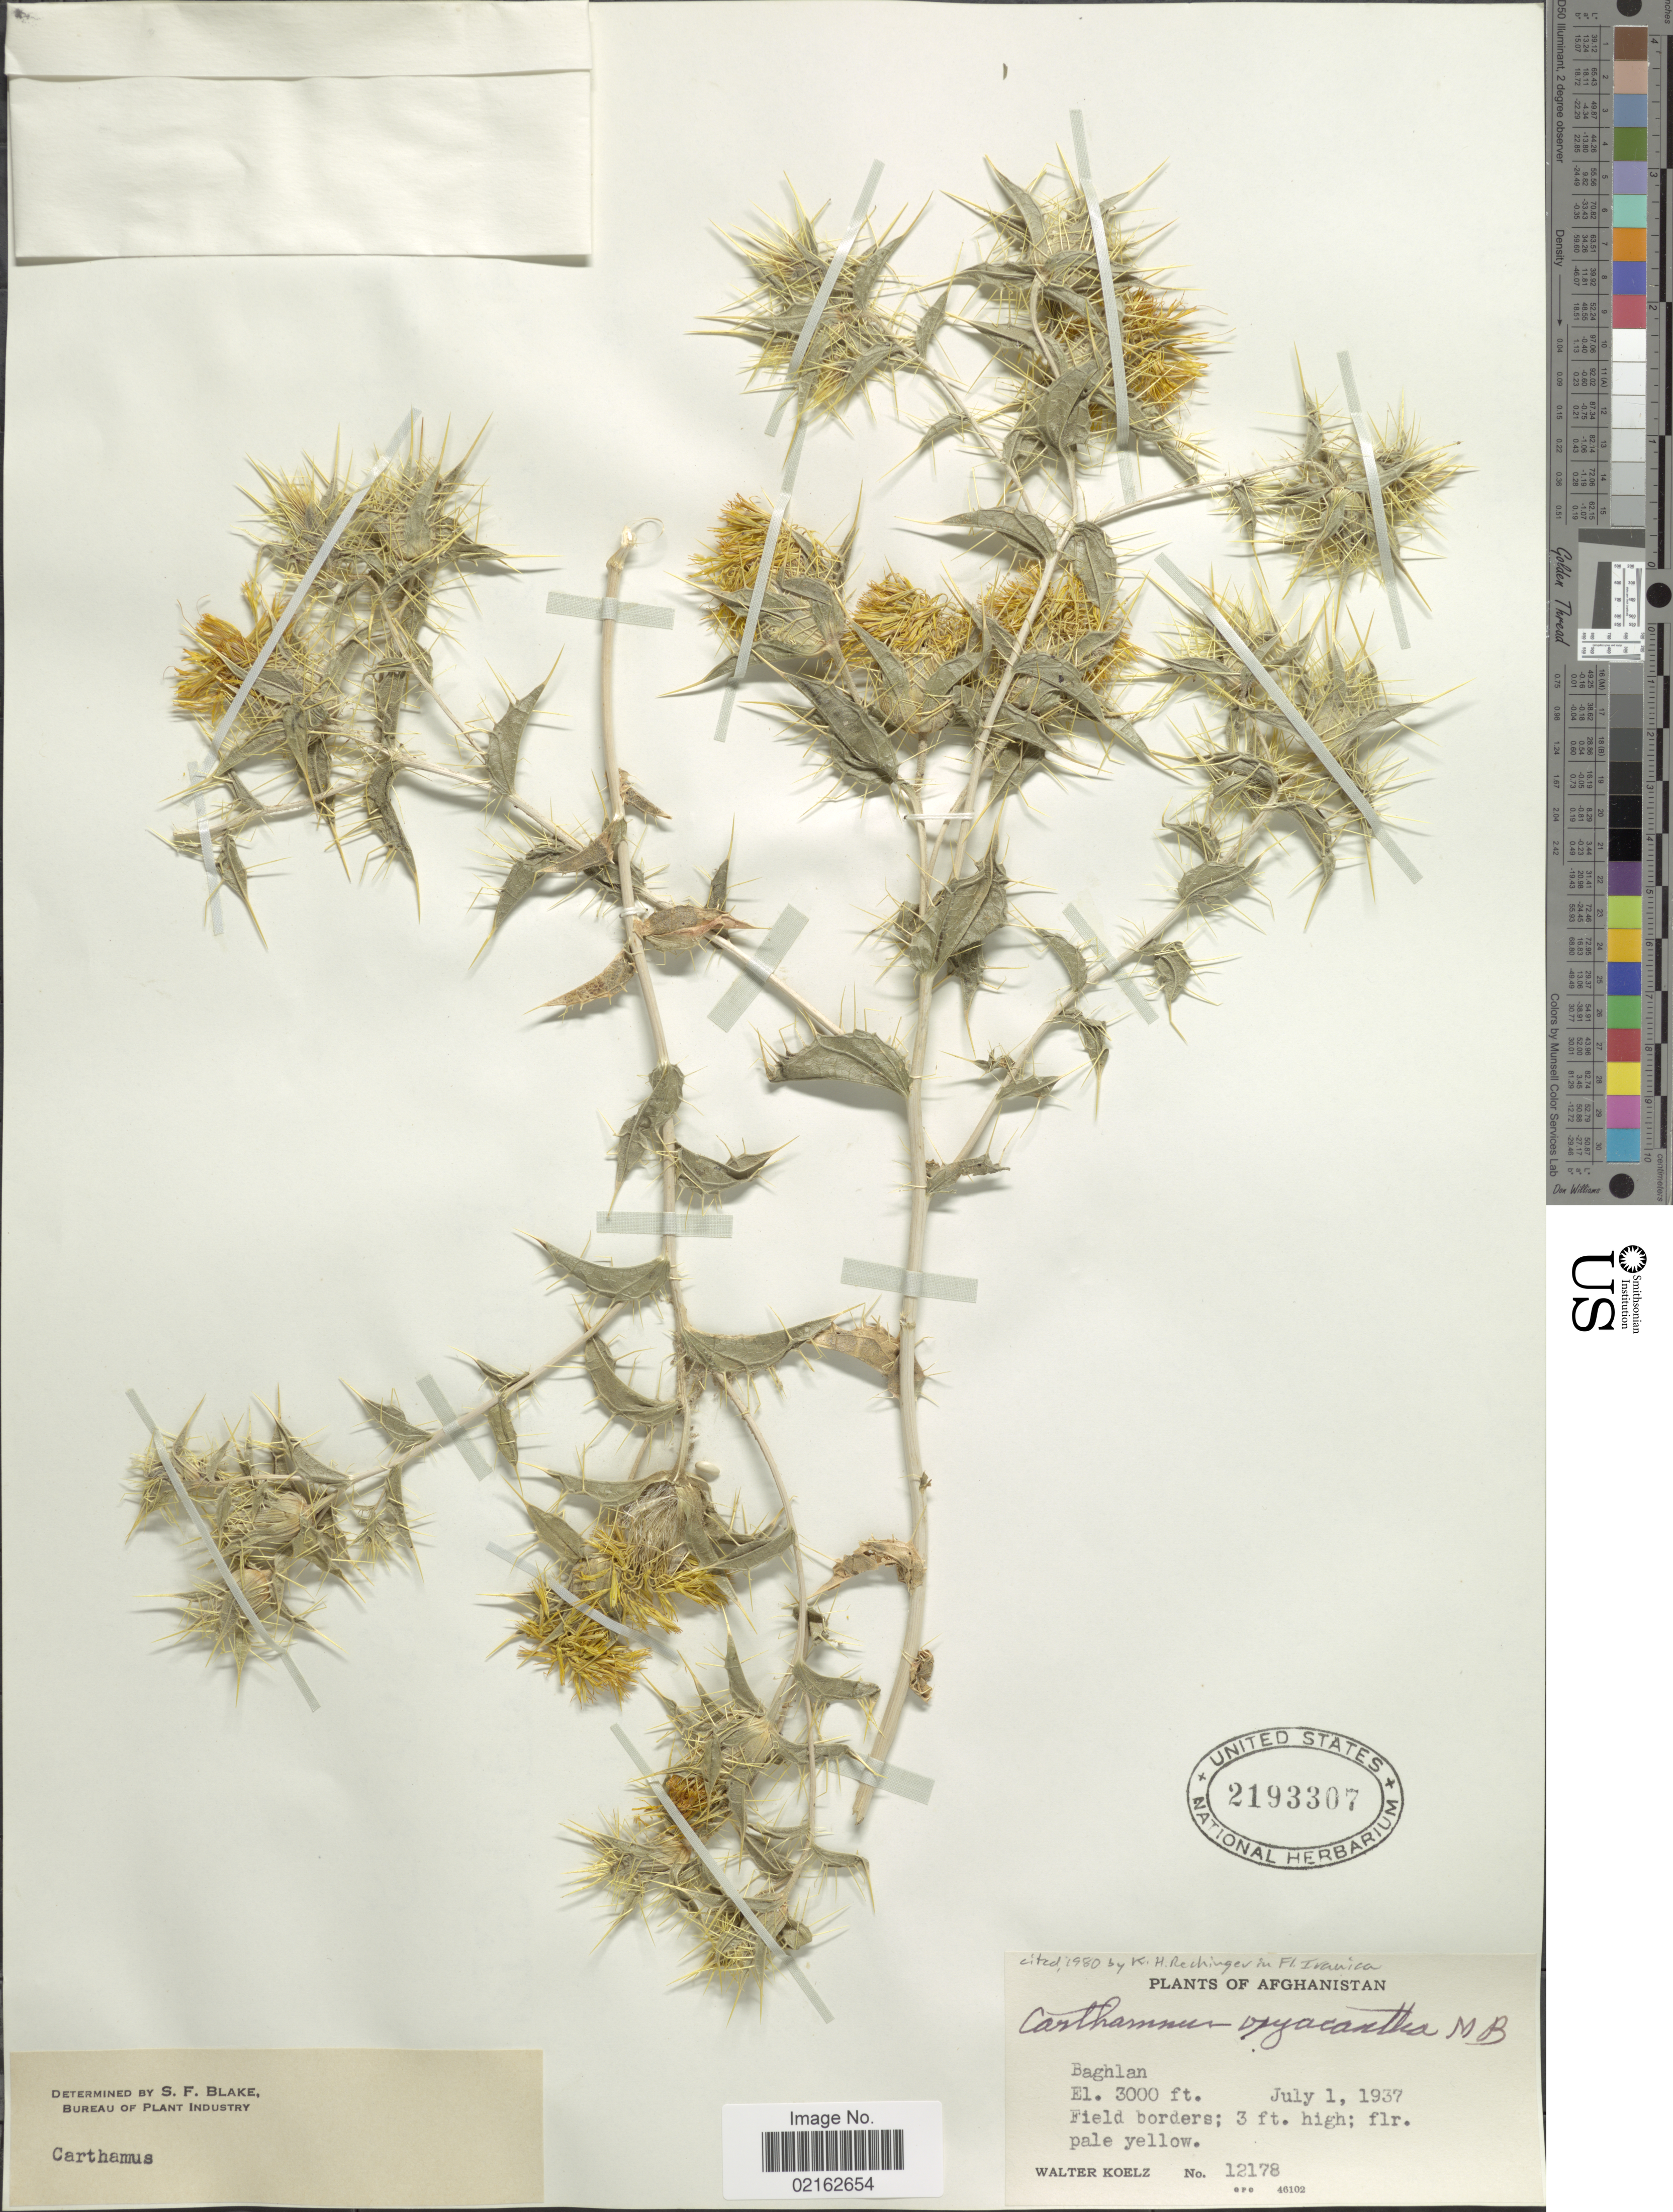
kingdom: Plantae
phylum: Tracheophyta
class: Magnoliopsida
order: Asterales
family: Asteraceae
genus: Carthamus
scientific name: Carthamus oxyacantha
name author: M. Bieb.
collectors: W. N. Koelz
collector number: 12178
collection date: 1937-07-01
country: Afghanistan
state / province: Baghlan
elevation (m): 914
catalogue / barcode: US 2193307